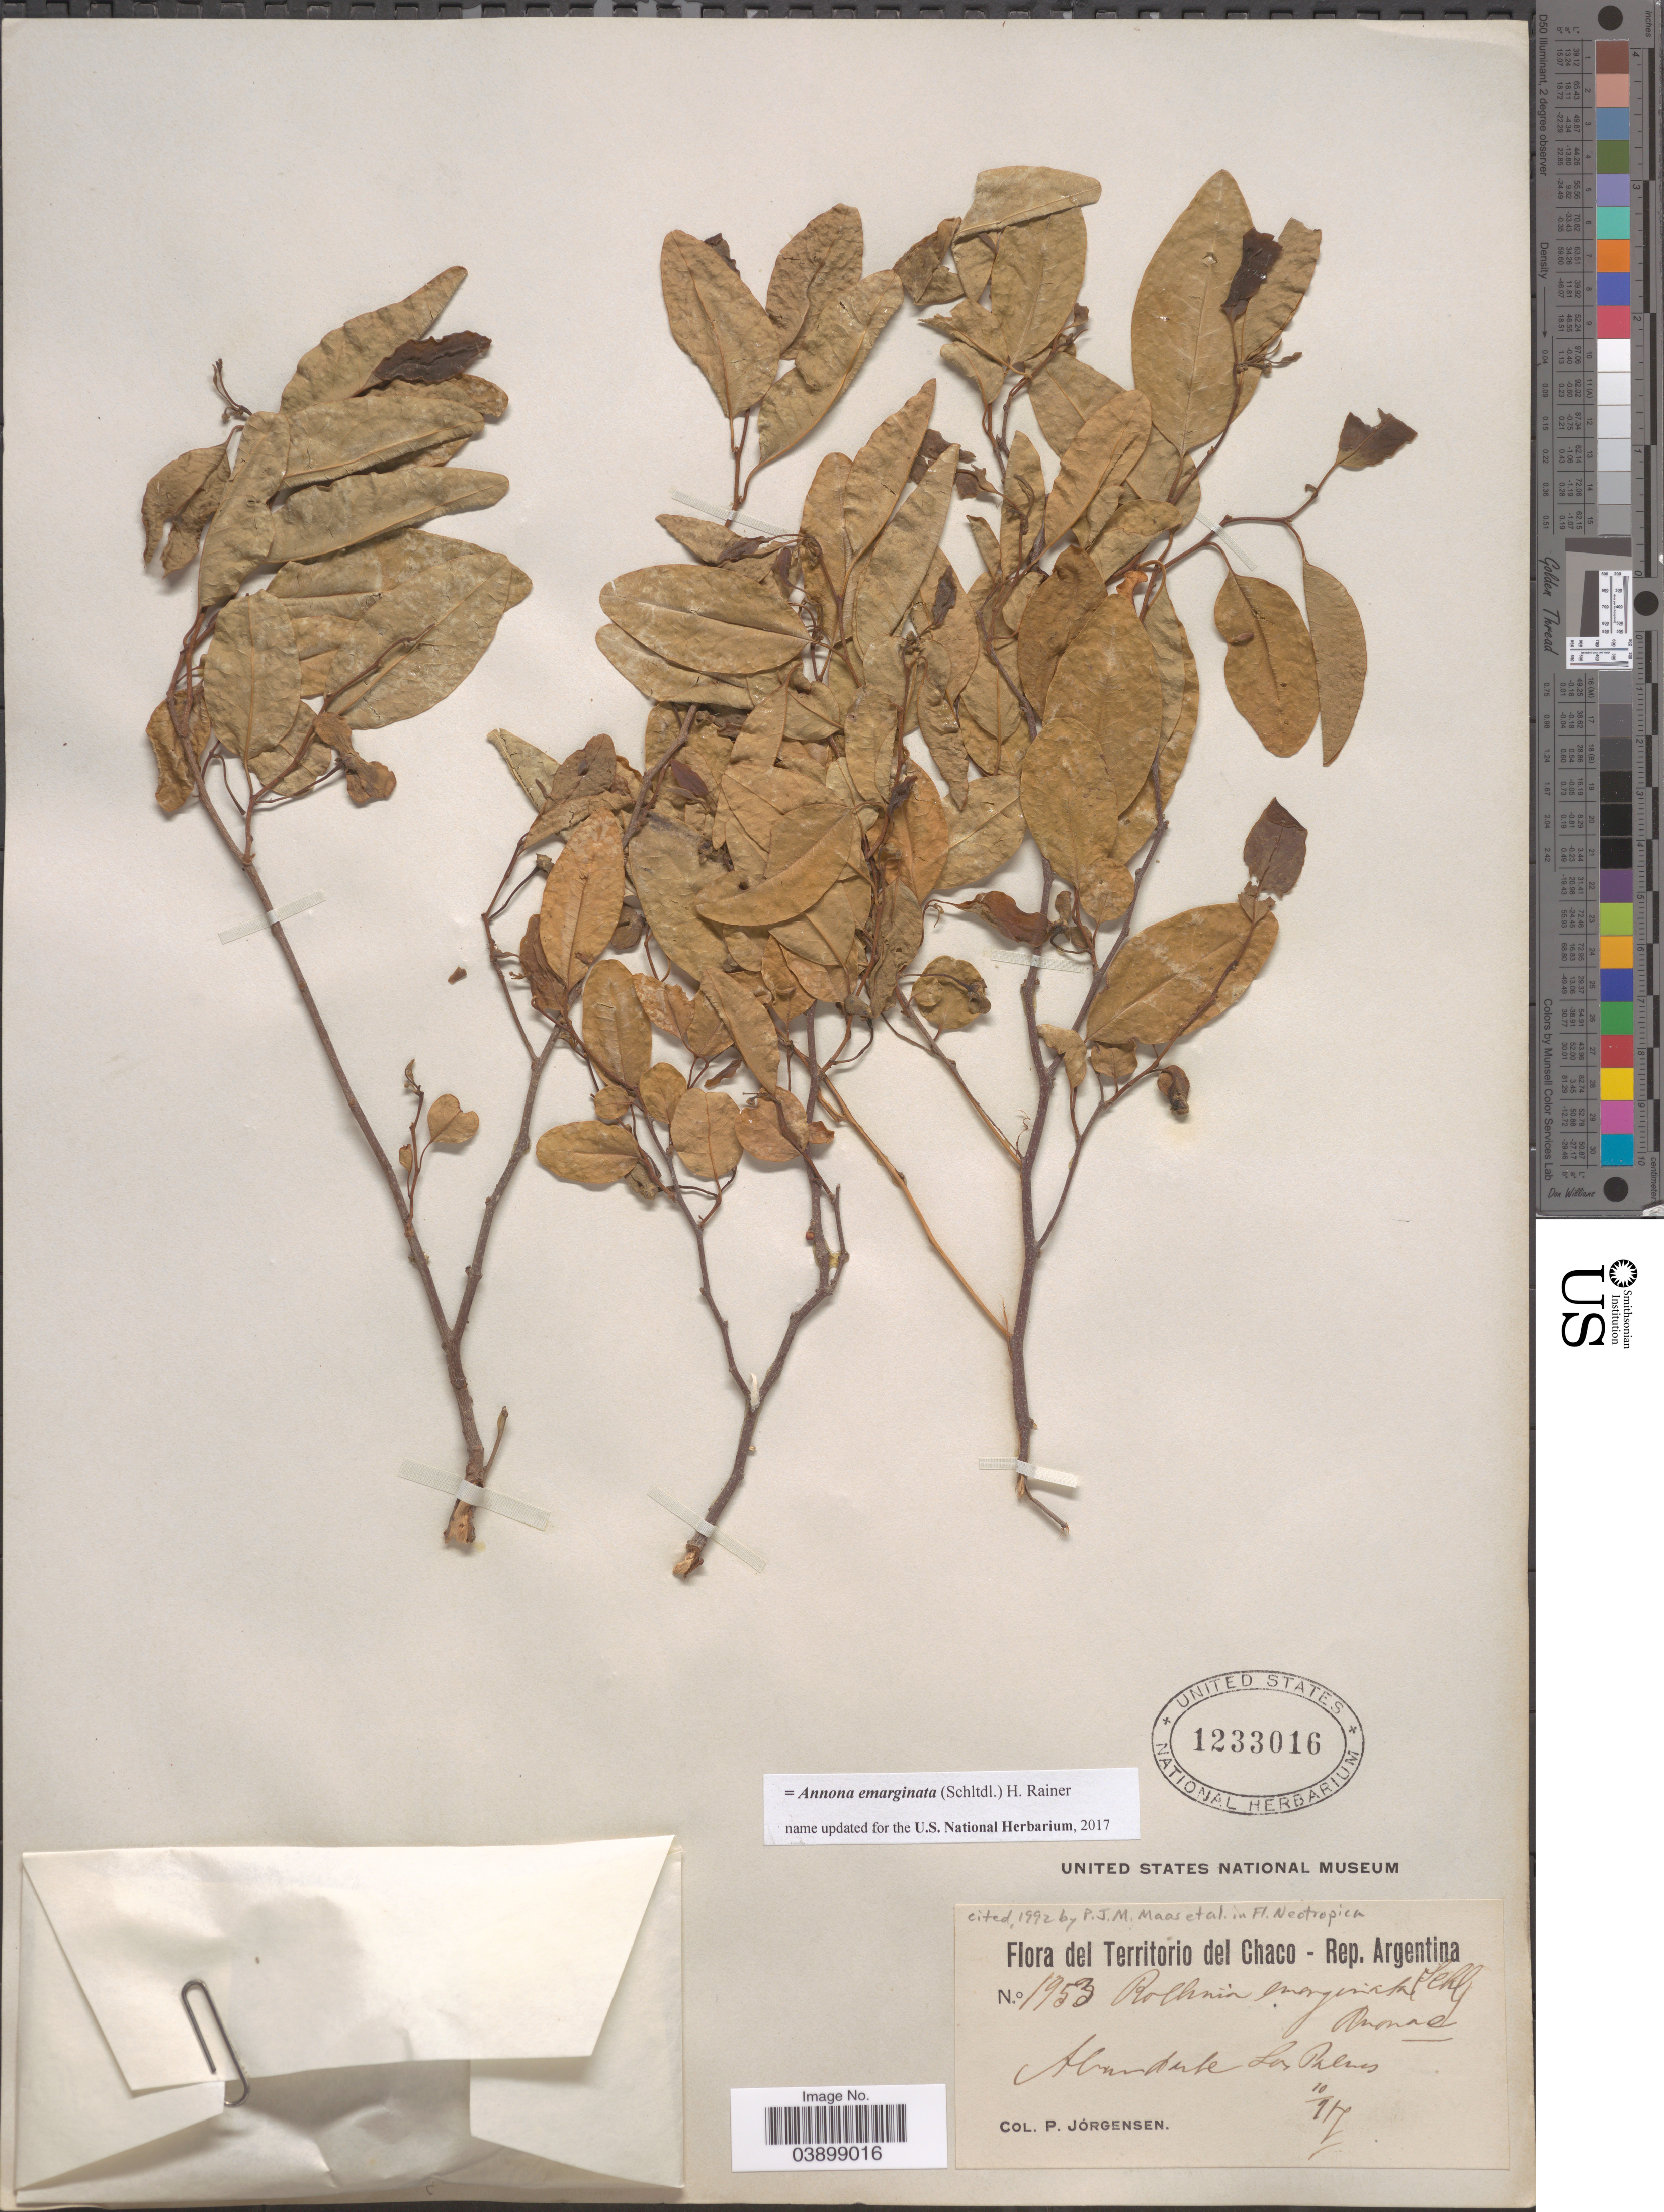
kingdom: Plantae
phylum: Tracheophyta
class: Magnoliopsida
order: Magnoliales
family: Annonaceae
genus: Annona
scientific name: Annona emarginata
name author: (Schltdl.) H. Rainer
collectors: P. Jörgensen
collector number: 1953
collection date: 1917-10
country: Argentina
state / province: Chaco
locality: Abundante Los Palmas.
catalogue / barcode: US 1233016